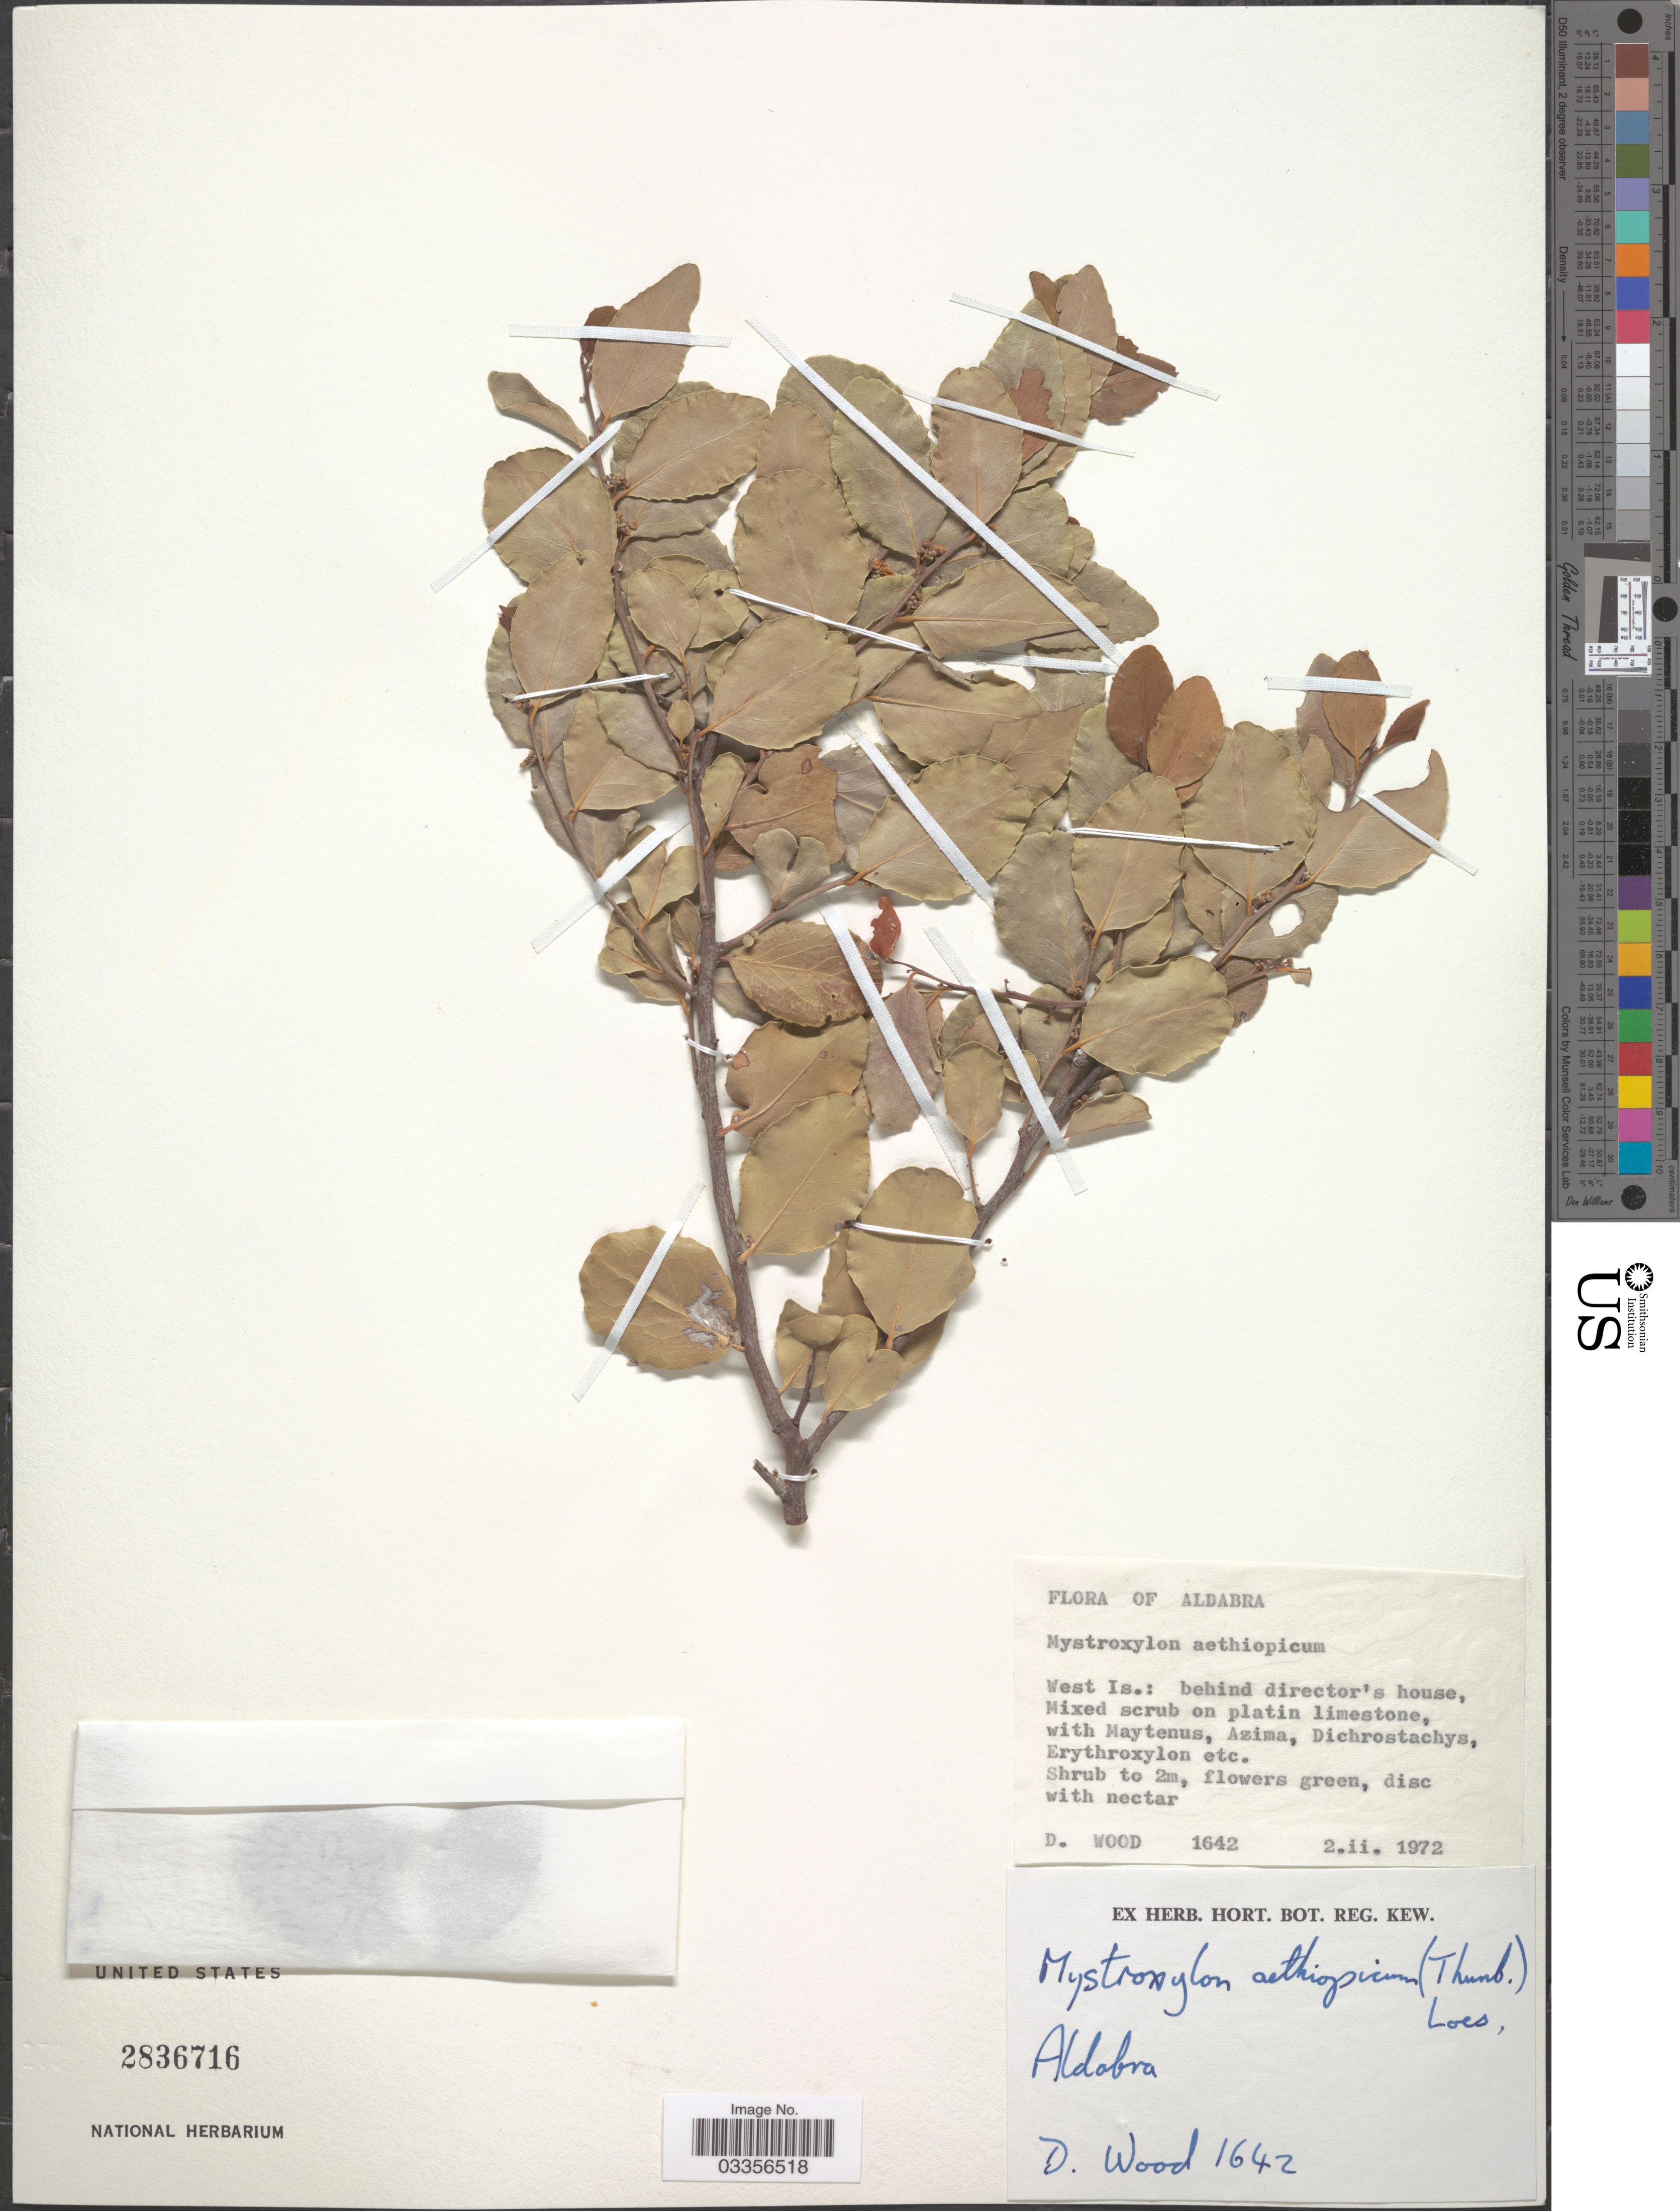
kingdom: Plantae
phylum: Tracheophyta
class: Magnoliopsida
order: Celastrales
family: Celastraceae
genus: Mystroxylon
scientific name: Mystroxylon aethiopicum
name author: (Thunb.) Loes.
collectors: D. Wood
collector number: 1642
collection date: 1972-02-02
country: Seychelles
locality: Aldabra, West Is.: behind director's house.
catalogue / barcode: US 2836716